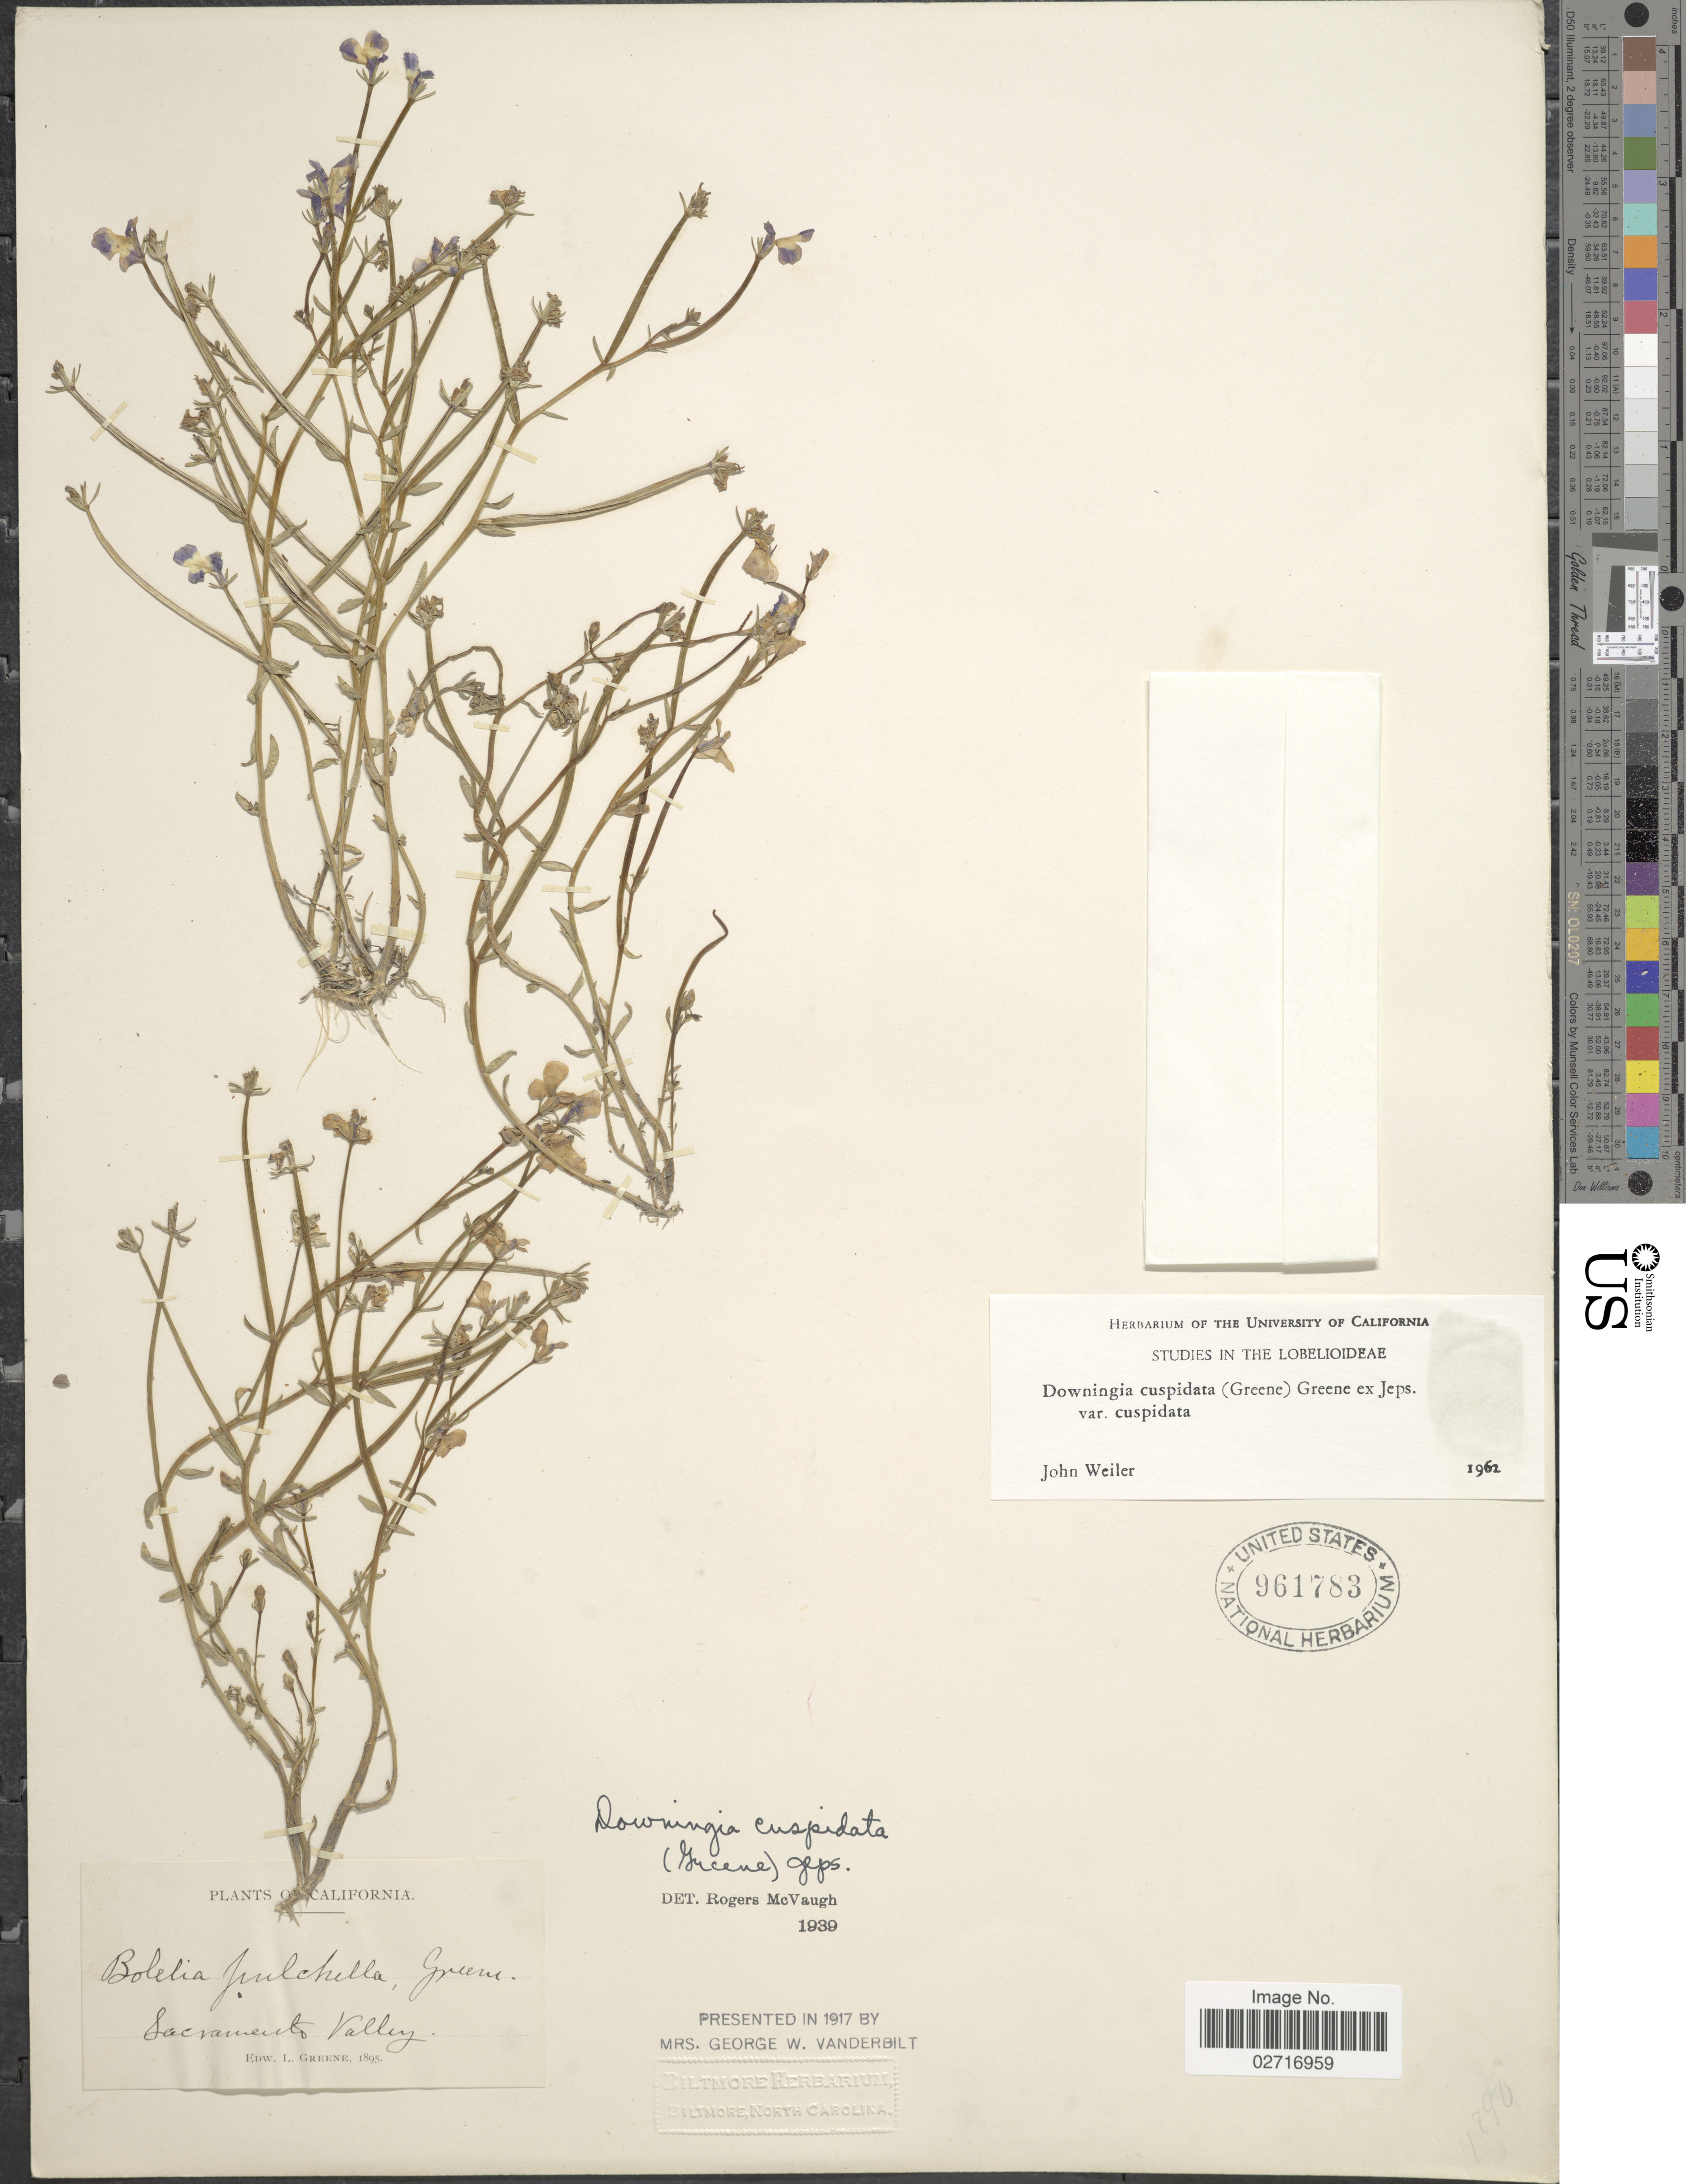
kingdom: Plantae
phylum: Tracheophyta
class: Magnoliopsida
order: Asterales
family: Campanulaceae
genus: Downingia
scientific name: Downingia cuspidata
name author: (Greene) Rattan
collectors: E. L. Greene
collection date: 1895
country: United States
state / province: California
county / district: Sacramento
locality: Sacramento Valley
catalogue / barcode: US 961783